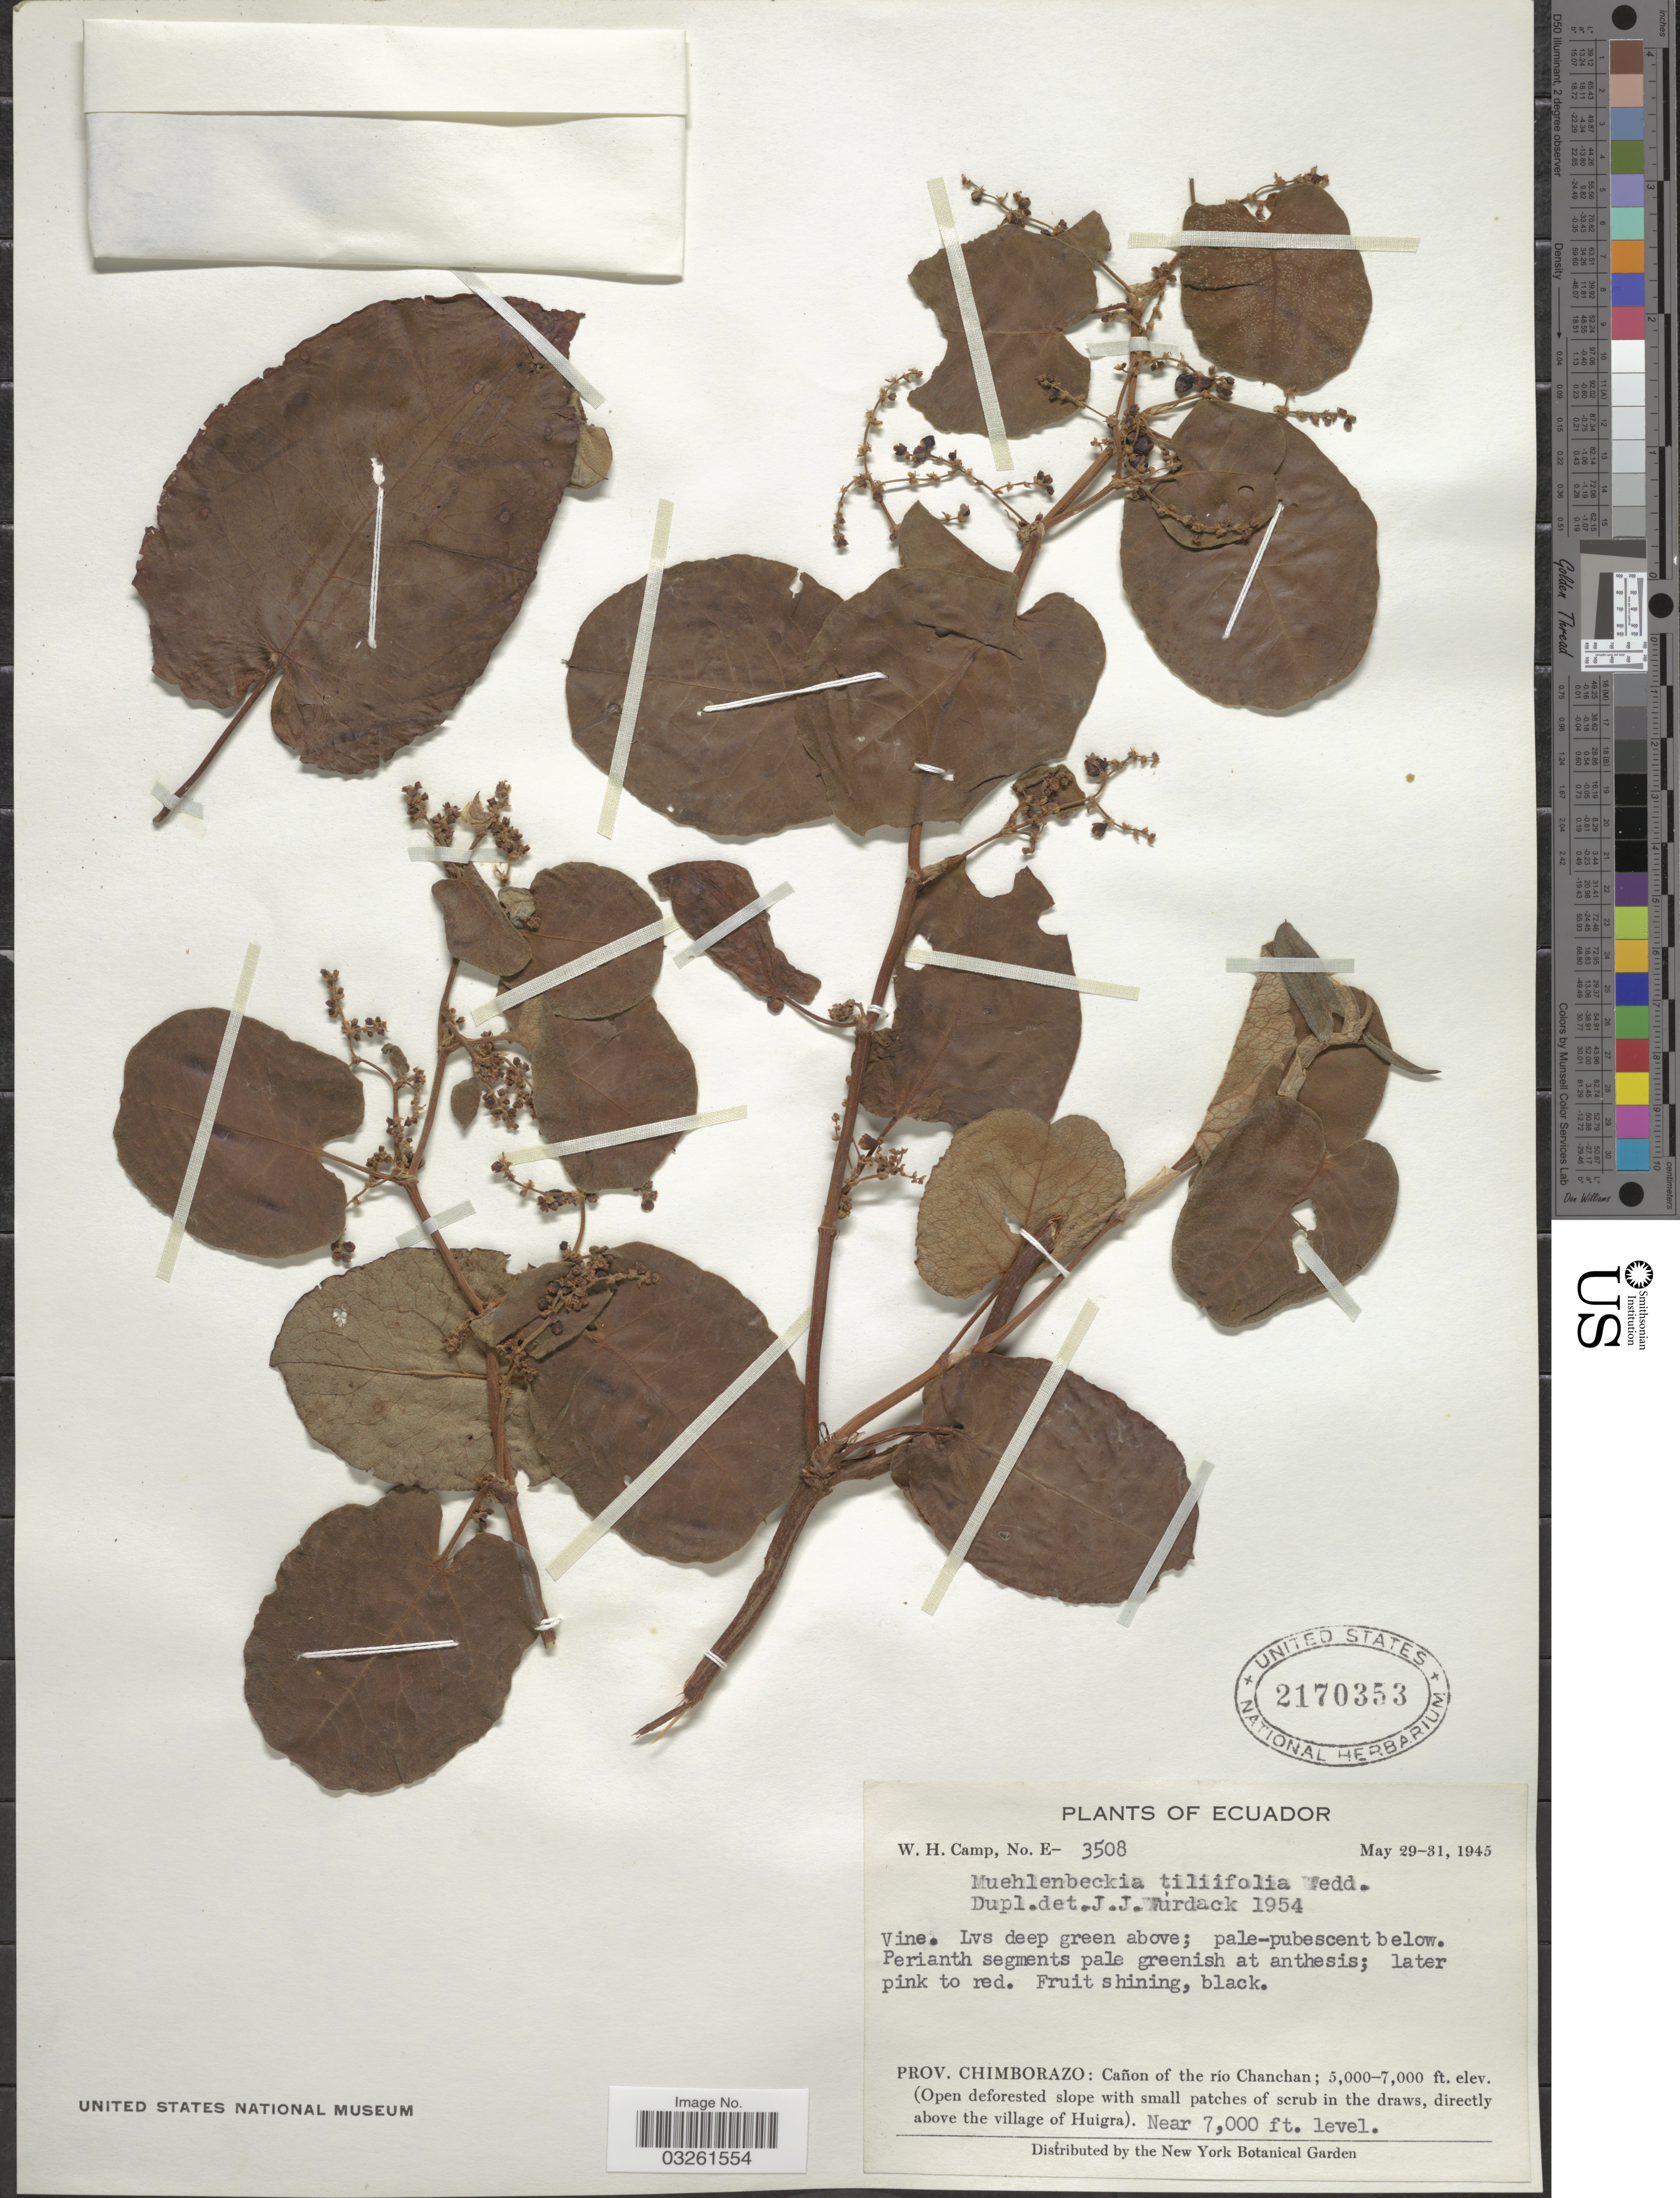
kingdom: Plantae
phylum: Tracheophyta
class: Magnoliopsida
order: Caryophyllales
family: Polygonaceae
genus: Muehlenbeckia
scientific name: Muehlenbeckia tiliifolia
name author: Wedd.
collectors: W. H. Camp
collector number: E-3508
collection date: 1945-05-29/1945-05-31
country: Ecuador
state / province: Chimborazo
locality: Cañon of the río Chanchan, directly above the village of Huigra.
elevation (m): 2134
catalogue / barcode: US 2170353